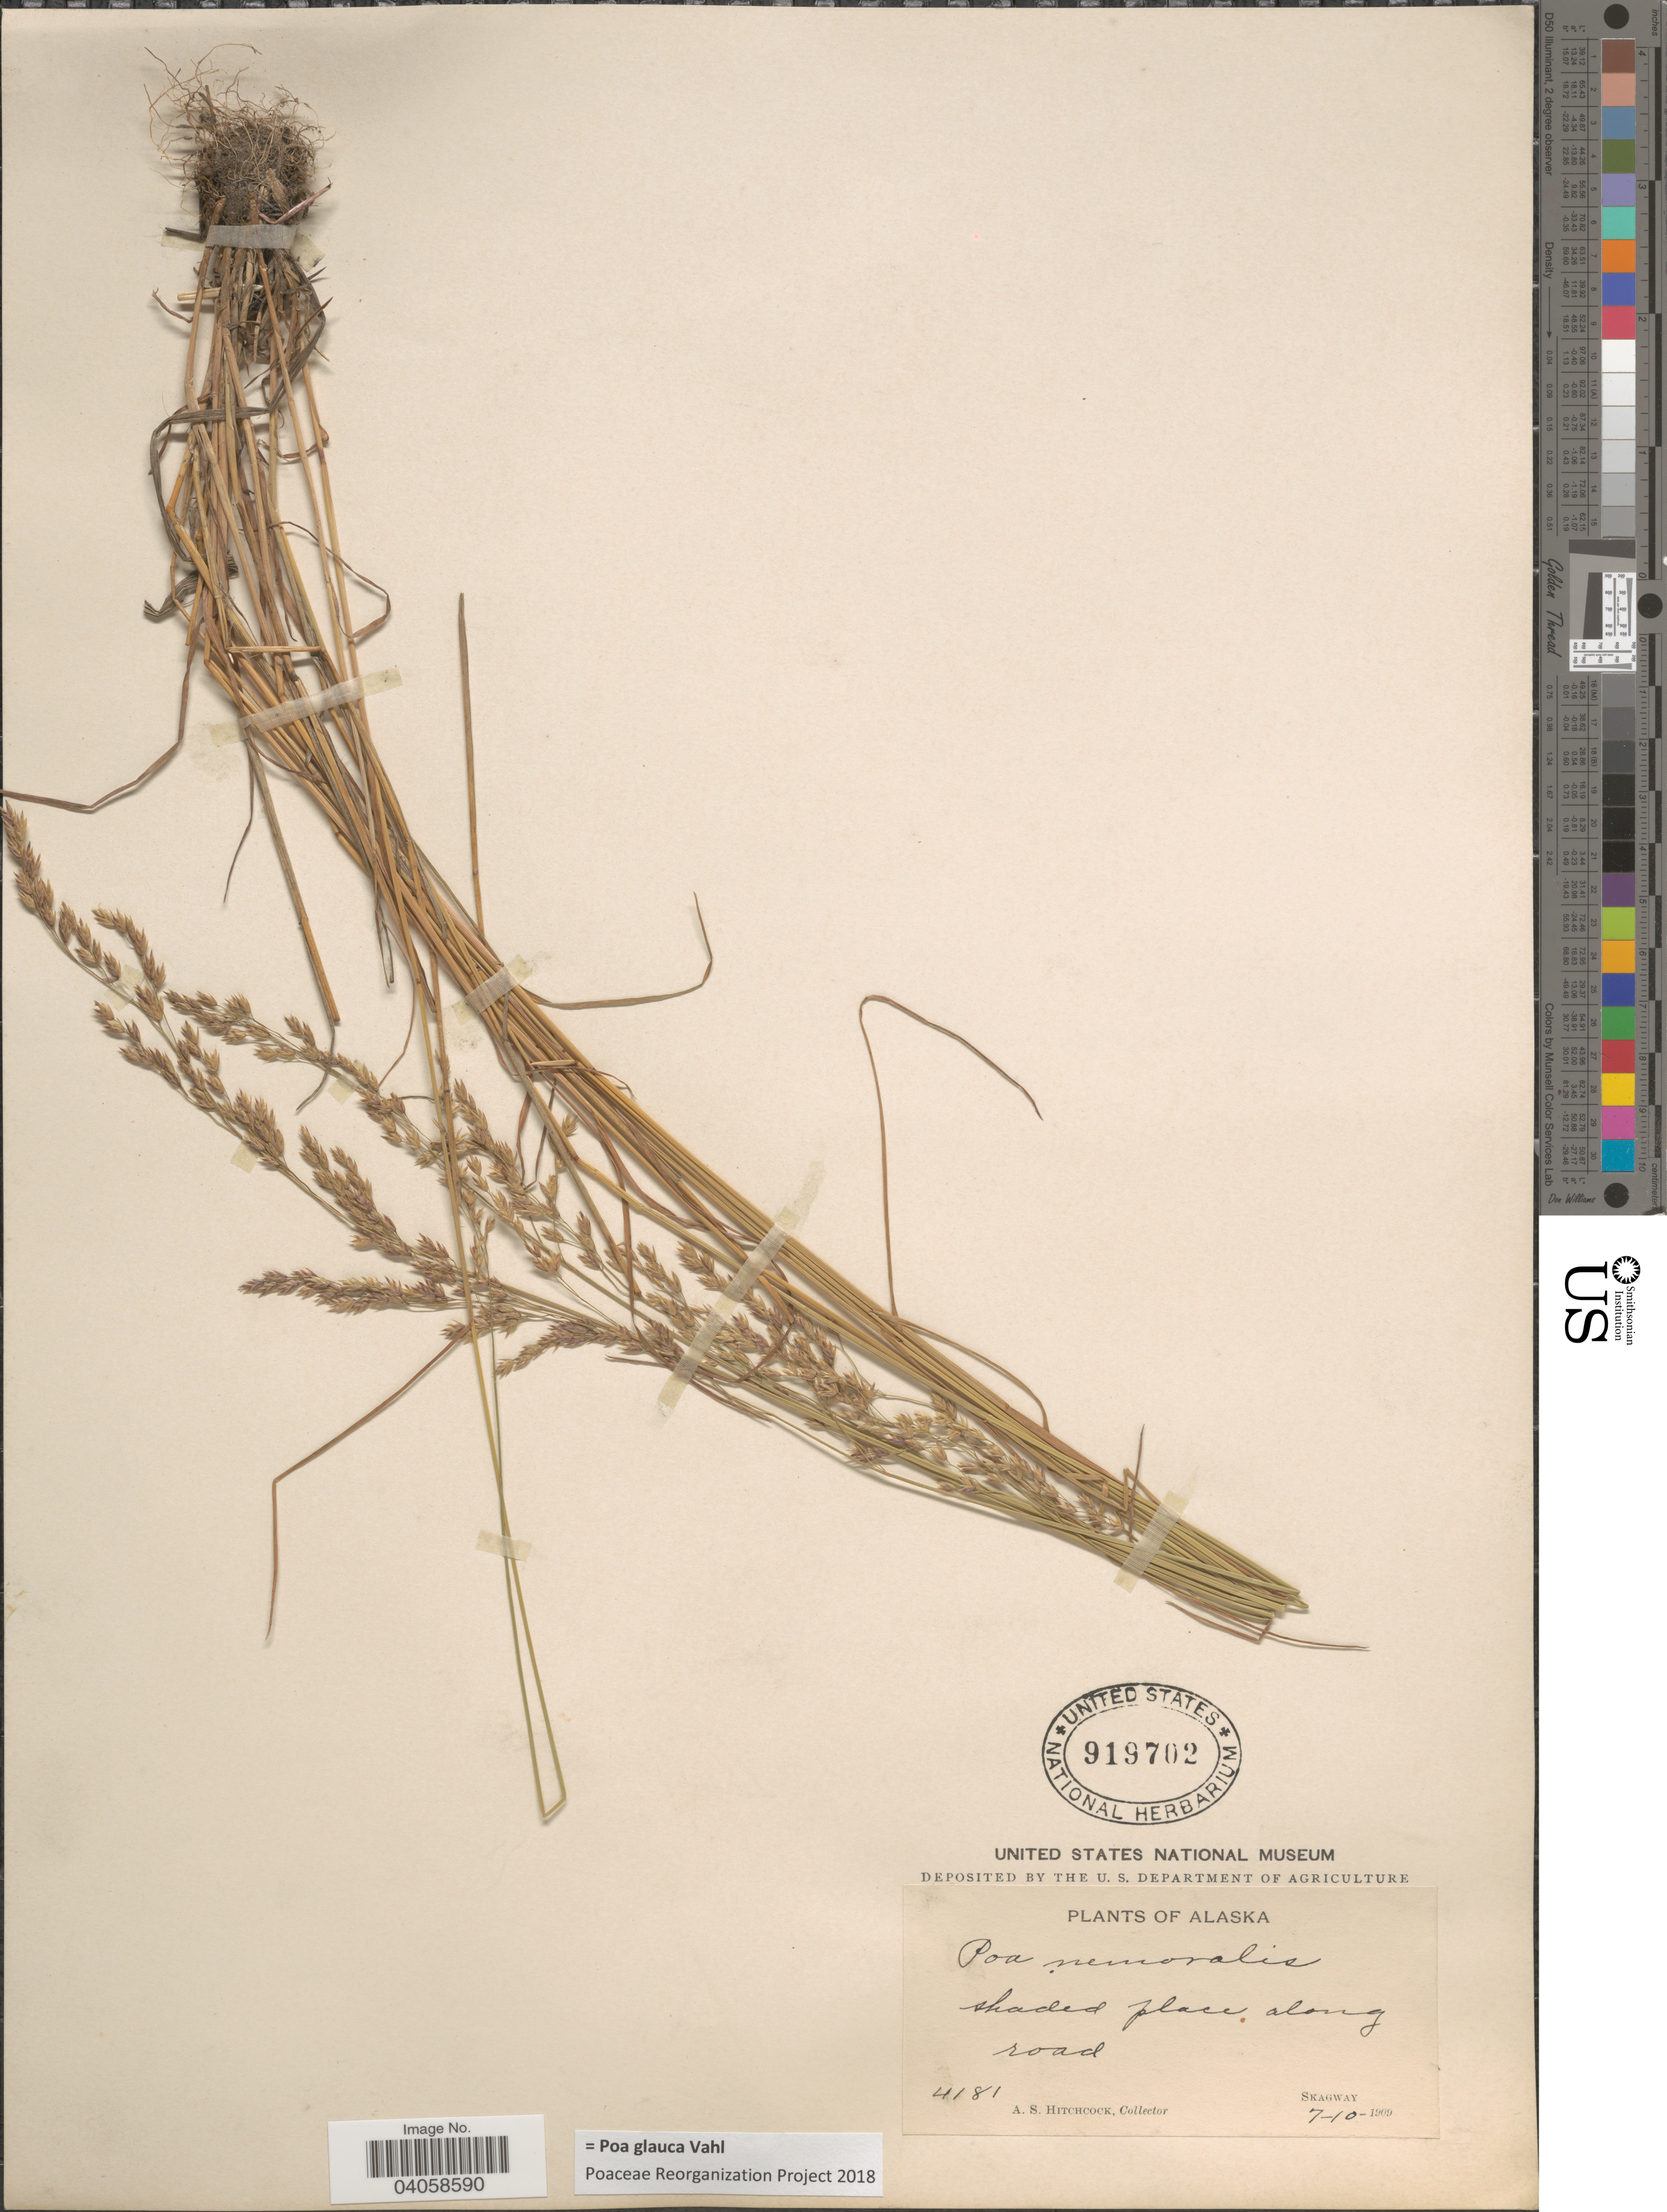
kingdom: Plantae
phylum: Tracheophyta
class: Liliopsida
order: Poales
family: Poaceae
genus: Poa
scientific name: Poa glauca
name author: Vahl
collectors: A. S. Hitchcock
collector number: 4181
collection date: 1909-07-10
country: United States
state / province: Alaska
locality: Skagway.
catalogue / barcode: US 919702